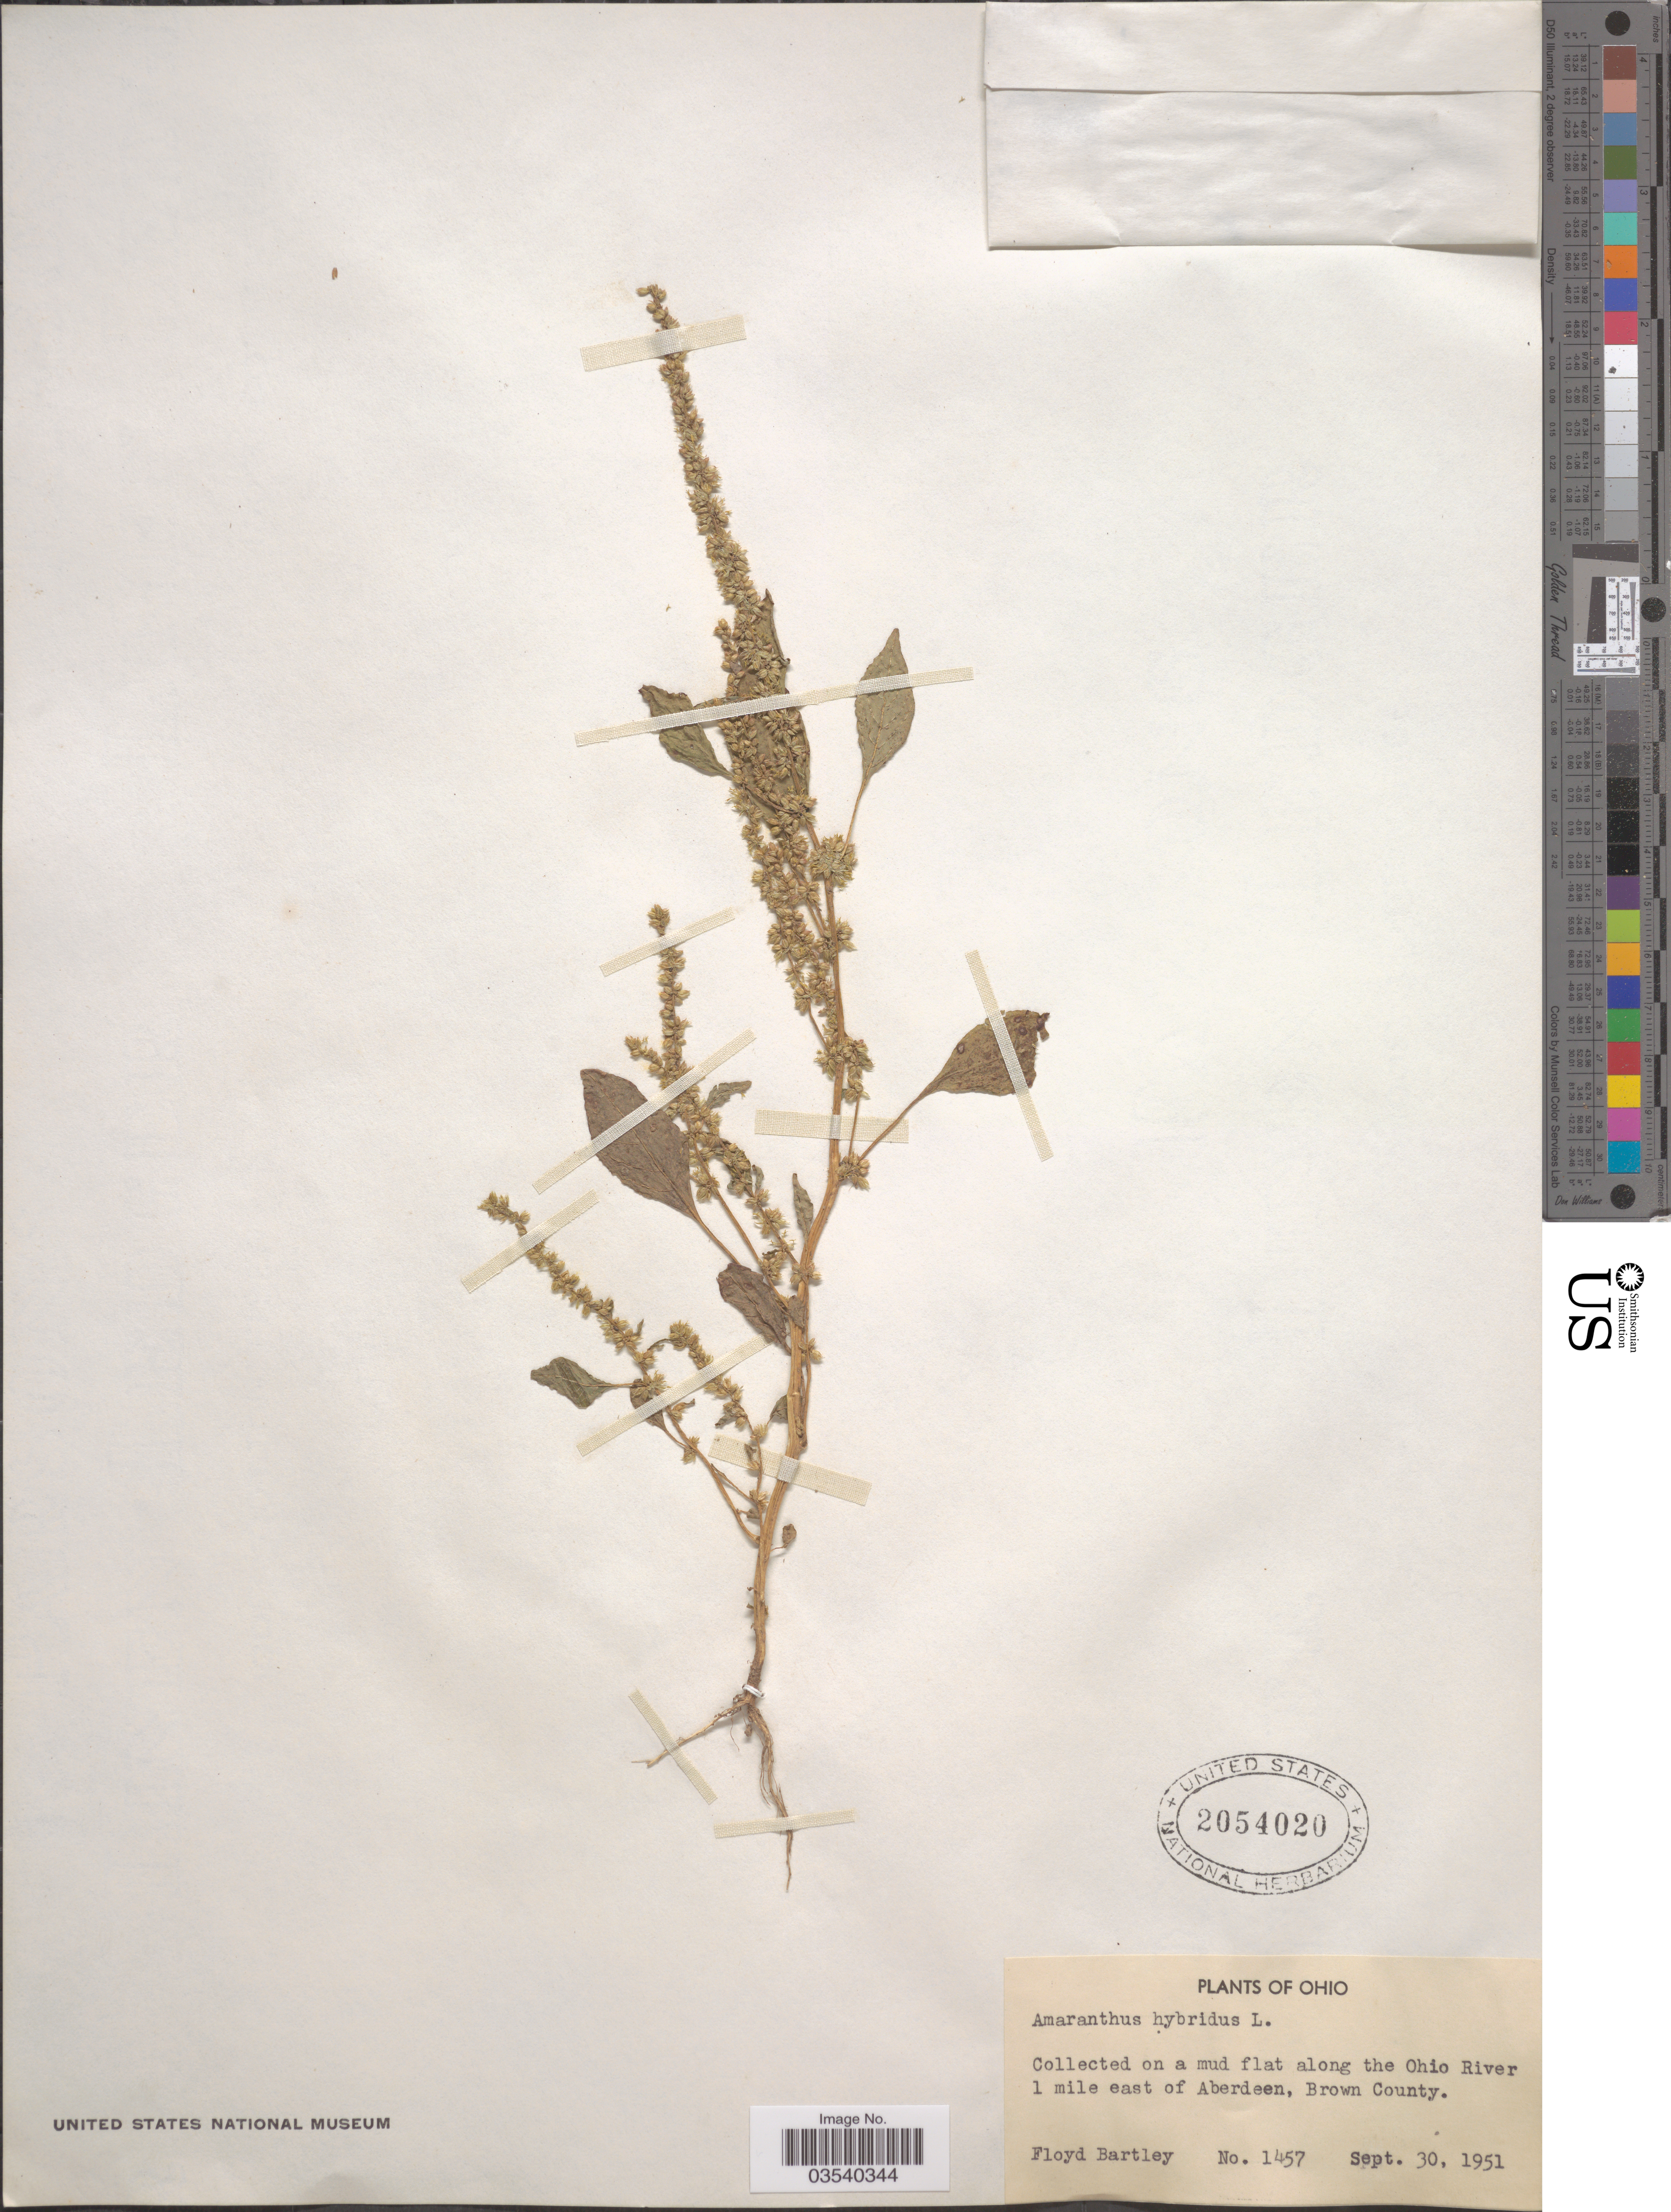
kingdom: Plantae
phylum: Tracheophyta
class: Magnoliopsida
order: Caryophyllales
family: Amaranthaceae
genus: Amaranthus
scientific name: Amaranthus cannabinus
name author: (L.) E.G. F. Sauer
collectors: F. Bartley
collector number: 1457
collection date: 1951-09-30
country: United States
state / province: Ohio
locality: On a mud flat along the Ohio River 1 mile east of Aberdeen, Brown County.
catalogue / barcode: US 2054020